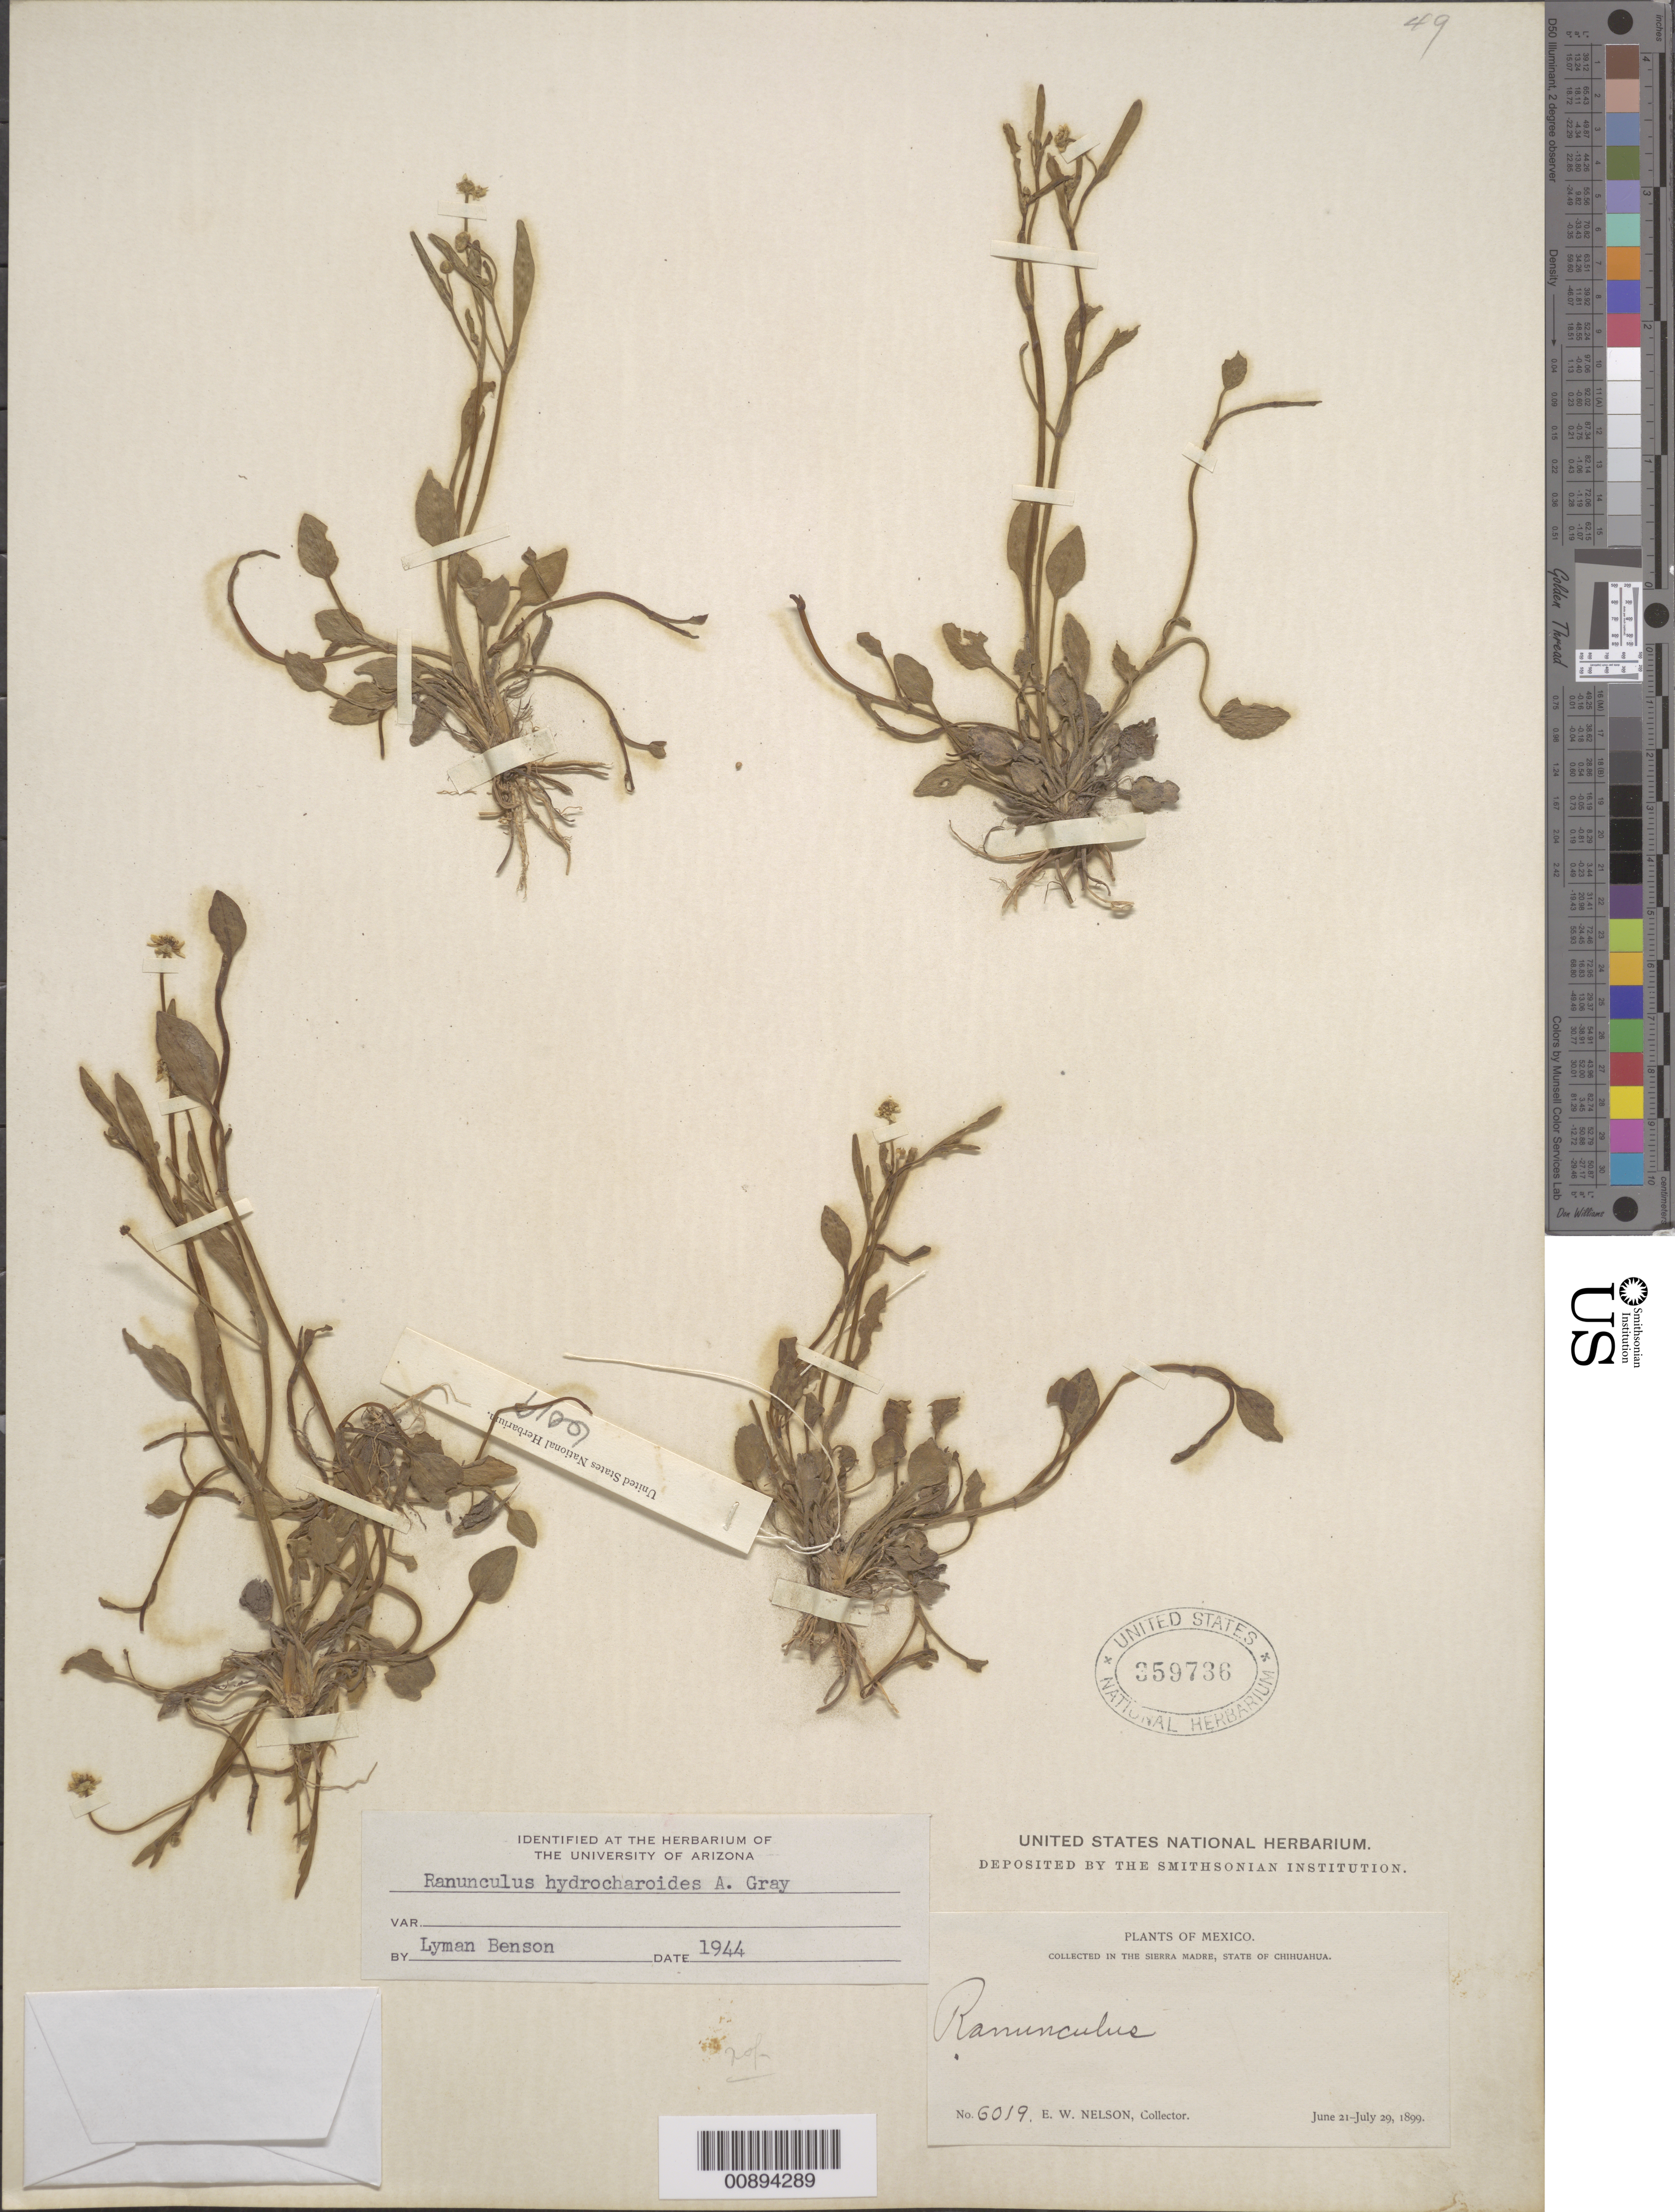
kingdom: Plantae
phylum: Tracheophyta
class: Magnoliopsida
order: Ranunculales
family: Ranunculaceae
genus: Ranunculus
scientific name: Ranunculus hydrocharoides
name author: A. Gray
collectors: E. W. Nelson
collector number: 6019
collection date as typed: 21 Jun 1899 to 29 Jul 1899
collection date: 1899-06-21/1899-07-29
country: Mexico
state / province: Chihuahua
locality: Sierra Madre, Chihuahua.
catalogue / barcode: US 359736